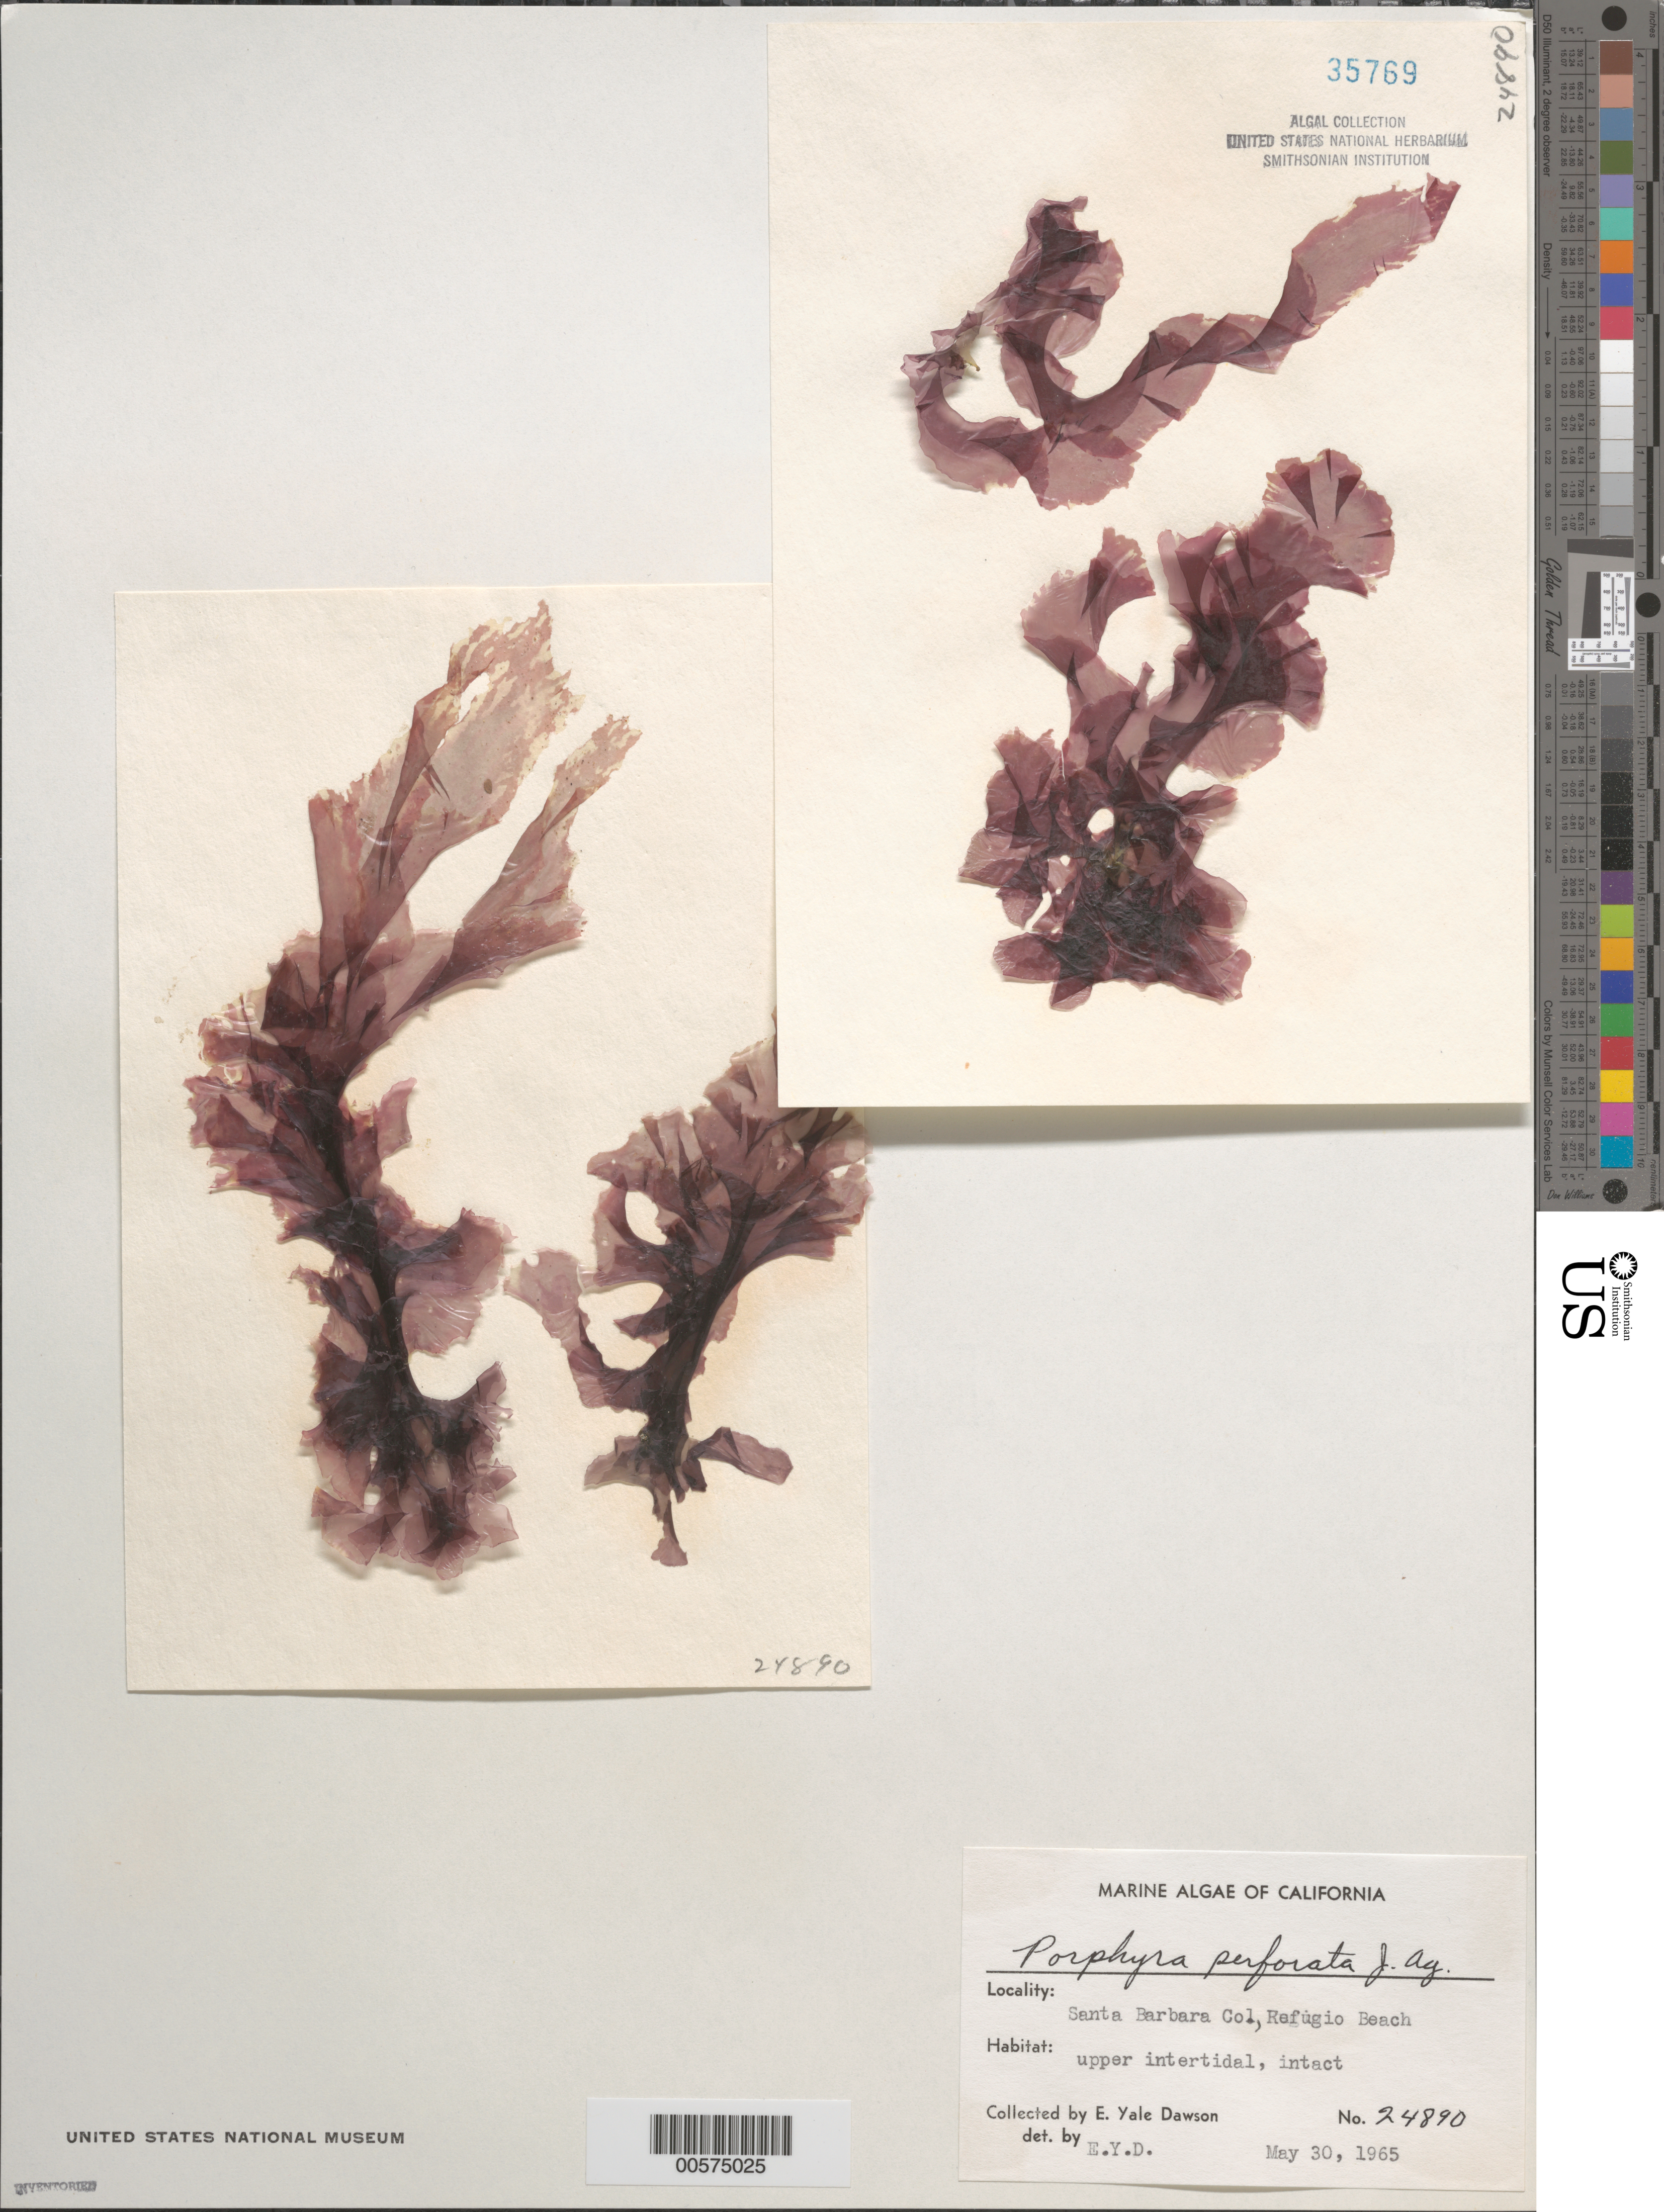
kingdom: Plantae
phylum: Rhodophyta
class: Bangiophyceae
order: Bangiales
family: Bangiaceae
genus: Pyropia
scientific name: Pyropia perforata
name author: (J. Agardh) S.C. Lindstrom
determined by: Algae name updating Project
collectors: E. Y. Dawson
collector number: EYD 24890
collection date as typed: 30 May 1965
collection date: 1965-05-30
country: United States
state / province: California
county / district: Santa Barbara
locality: Refugio Beach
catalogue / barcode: US 35769